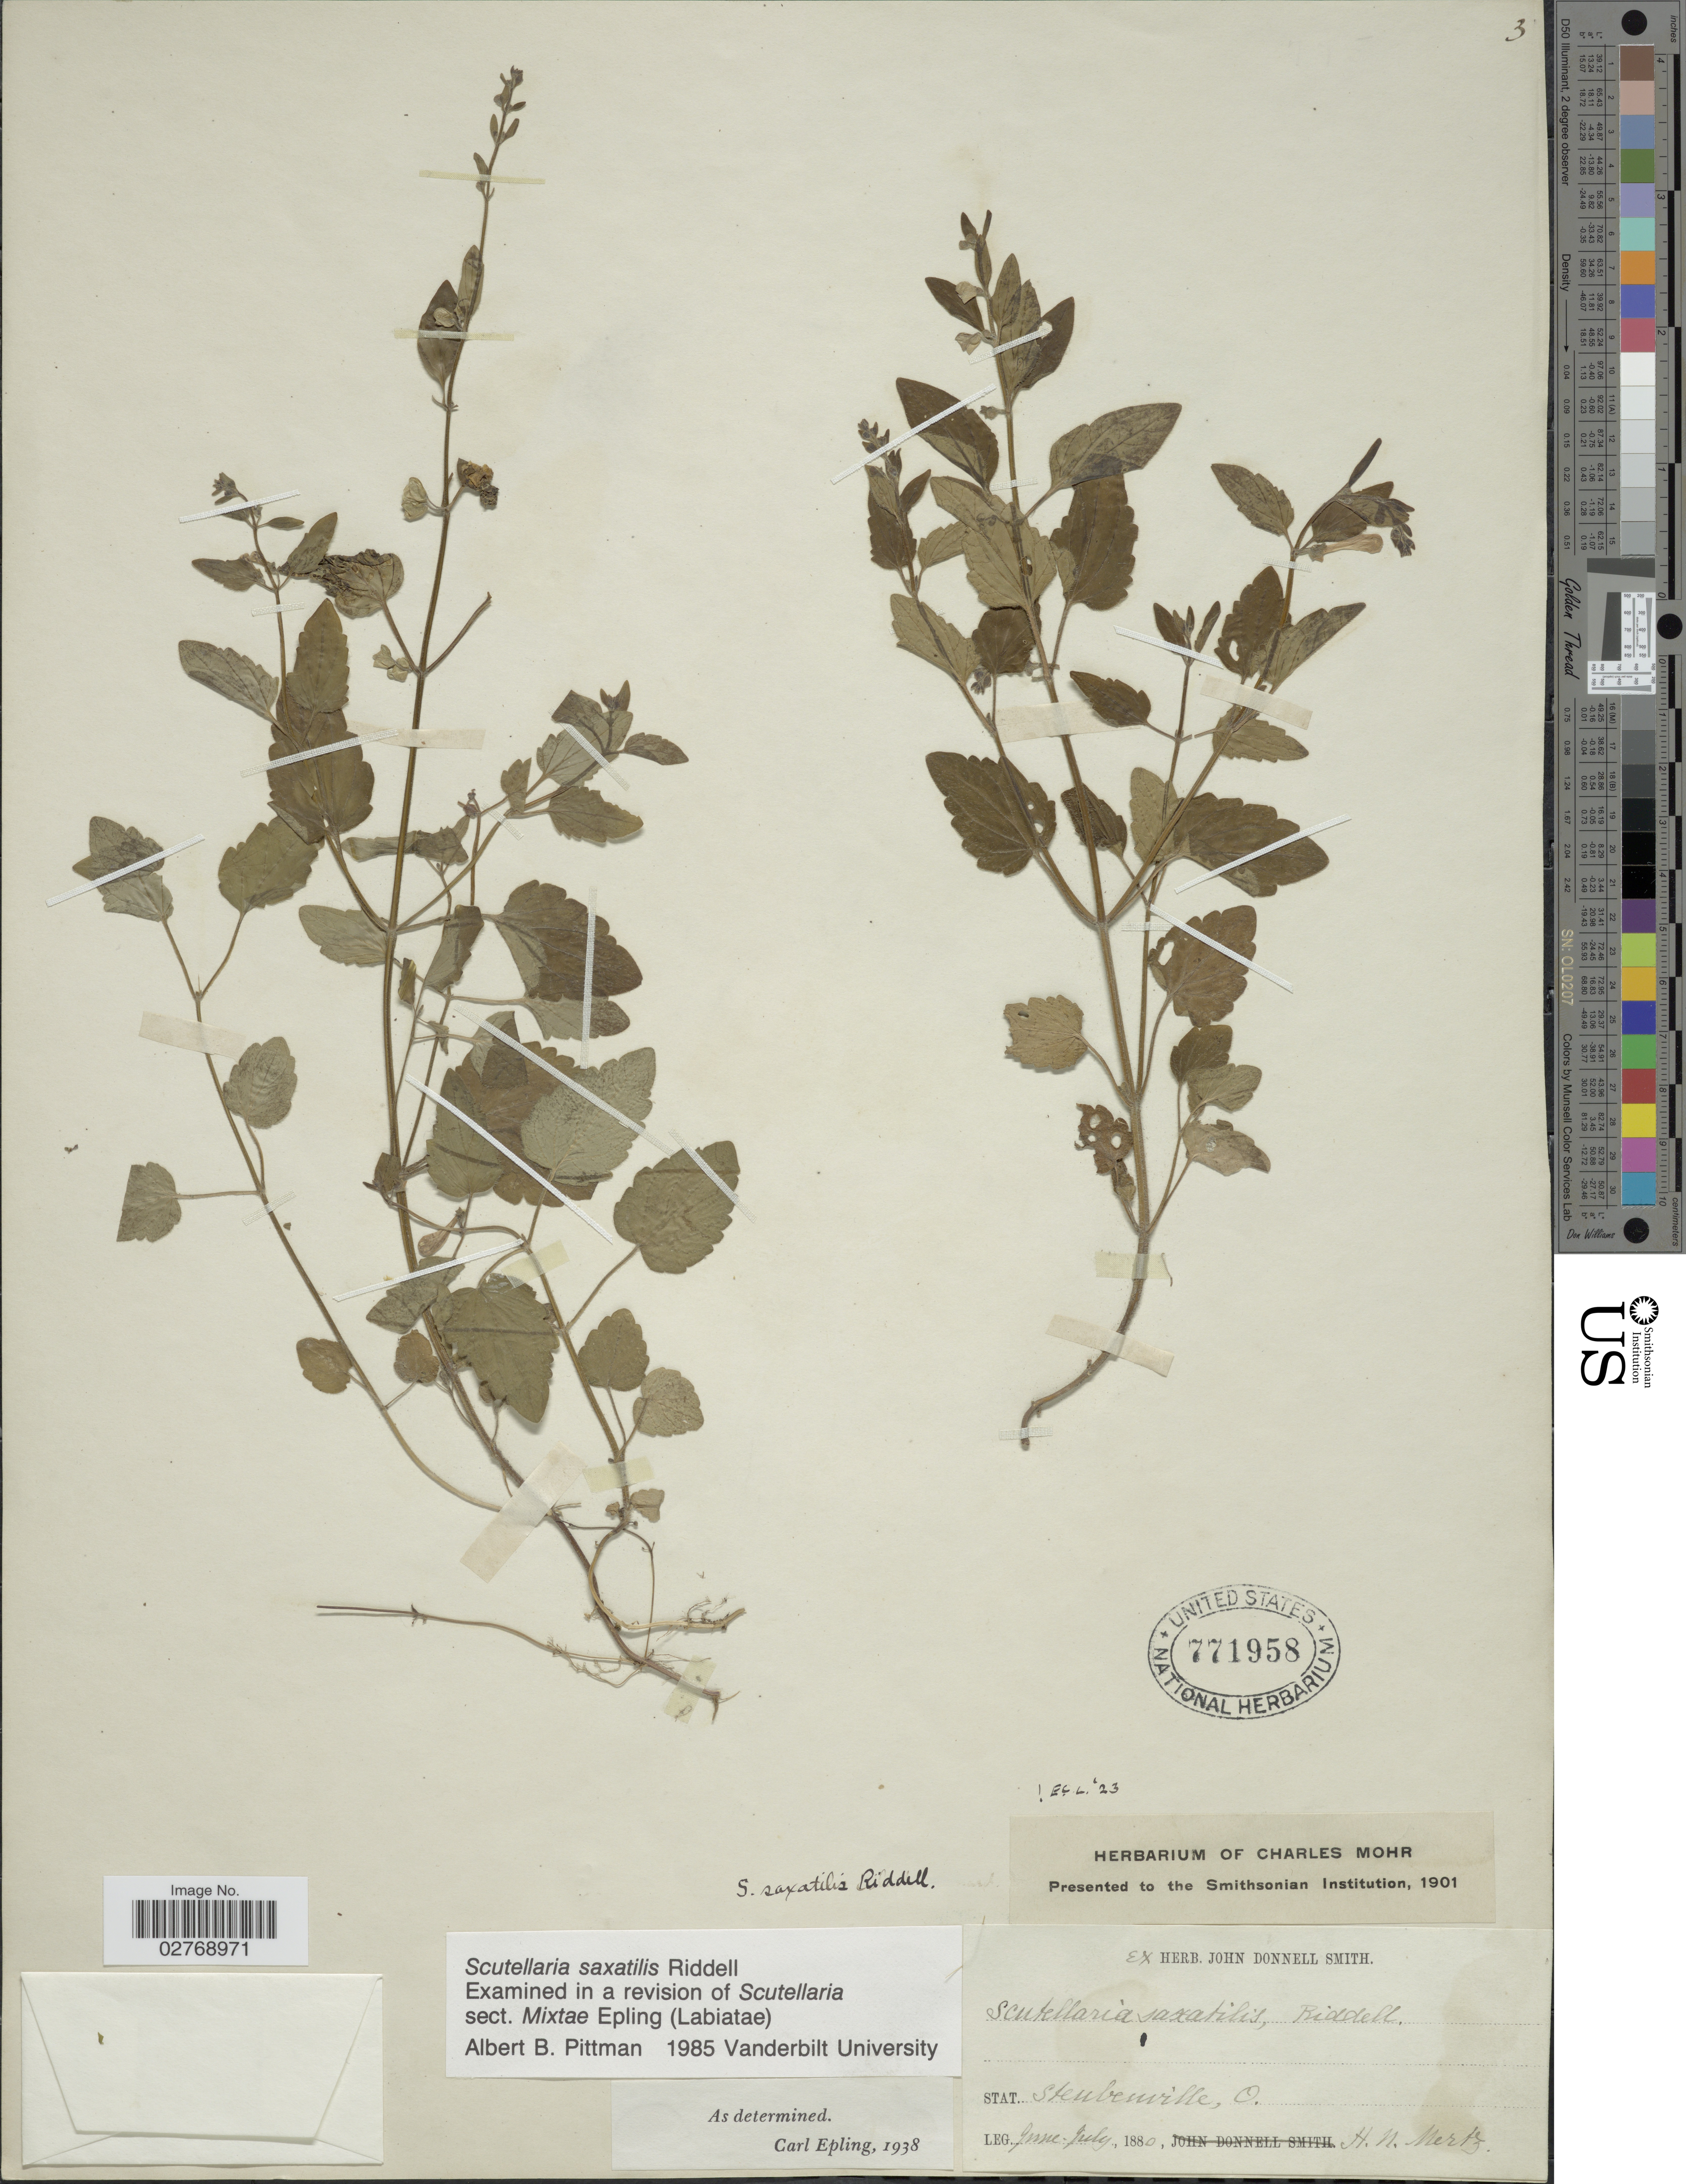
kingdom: Plantae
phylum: Tracheophyta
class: Magnoliopsida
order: Lamiales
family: Lamiaceae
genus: Scutellaria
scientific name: Scutellaria saxatilis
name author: Riddell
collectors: H. Mertz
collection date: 1880-06/1880-07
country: United States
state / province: Ohio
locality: Stat. Steubenville.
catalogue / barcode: US 771958